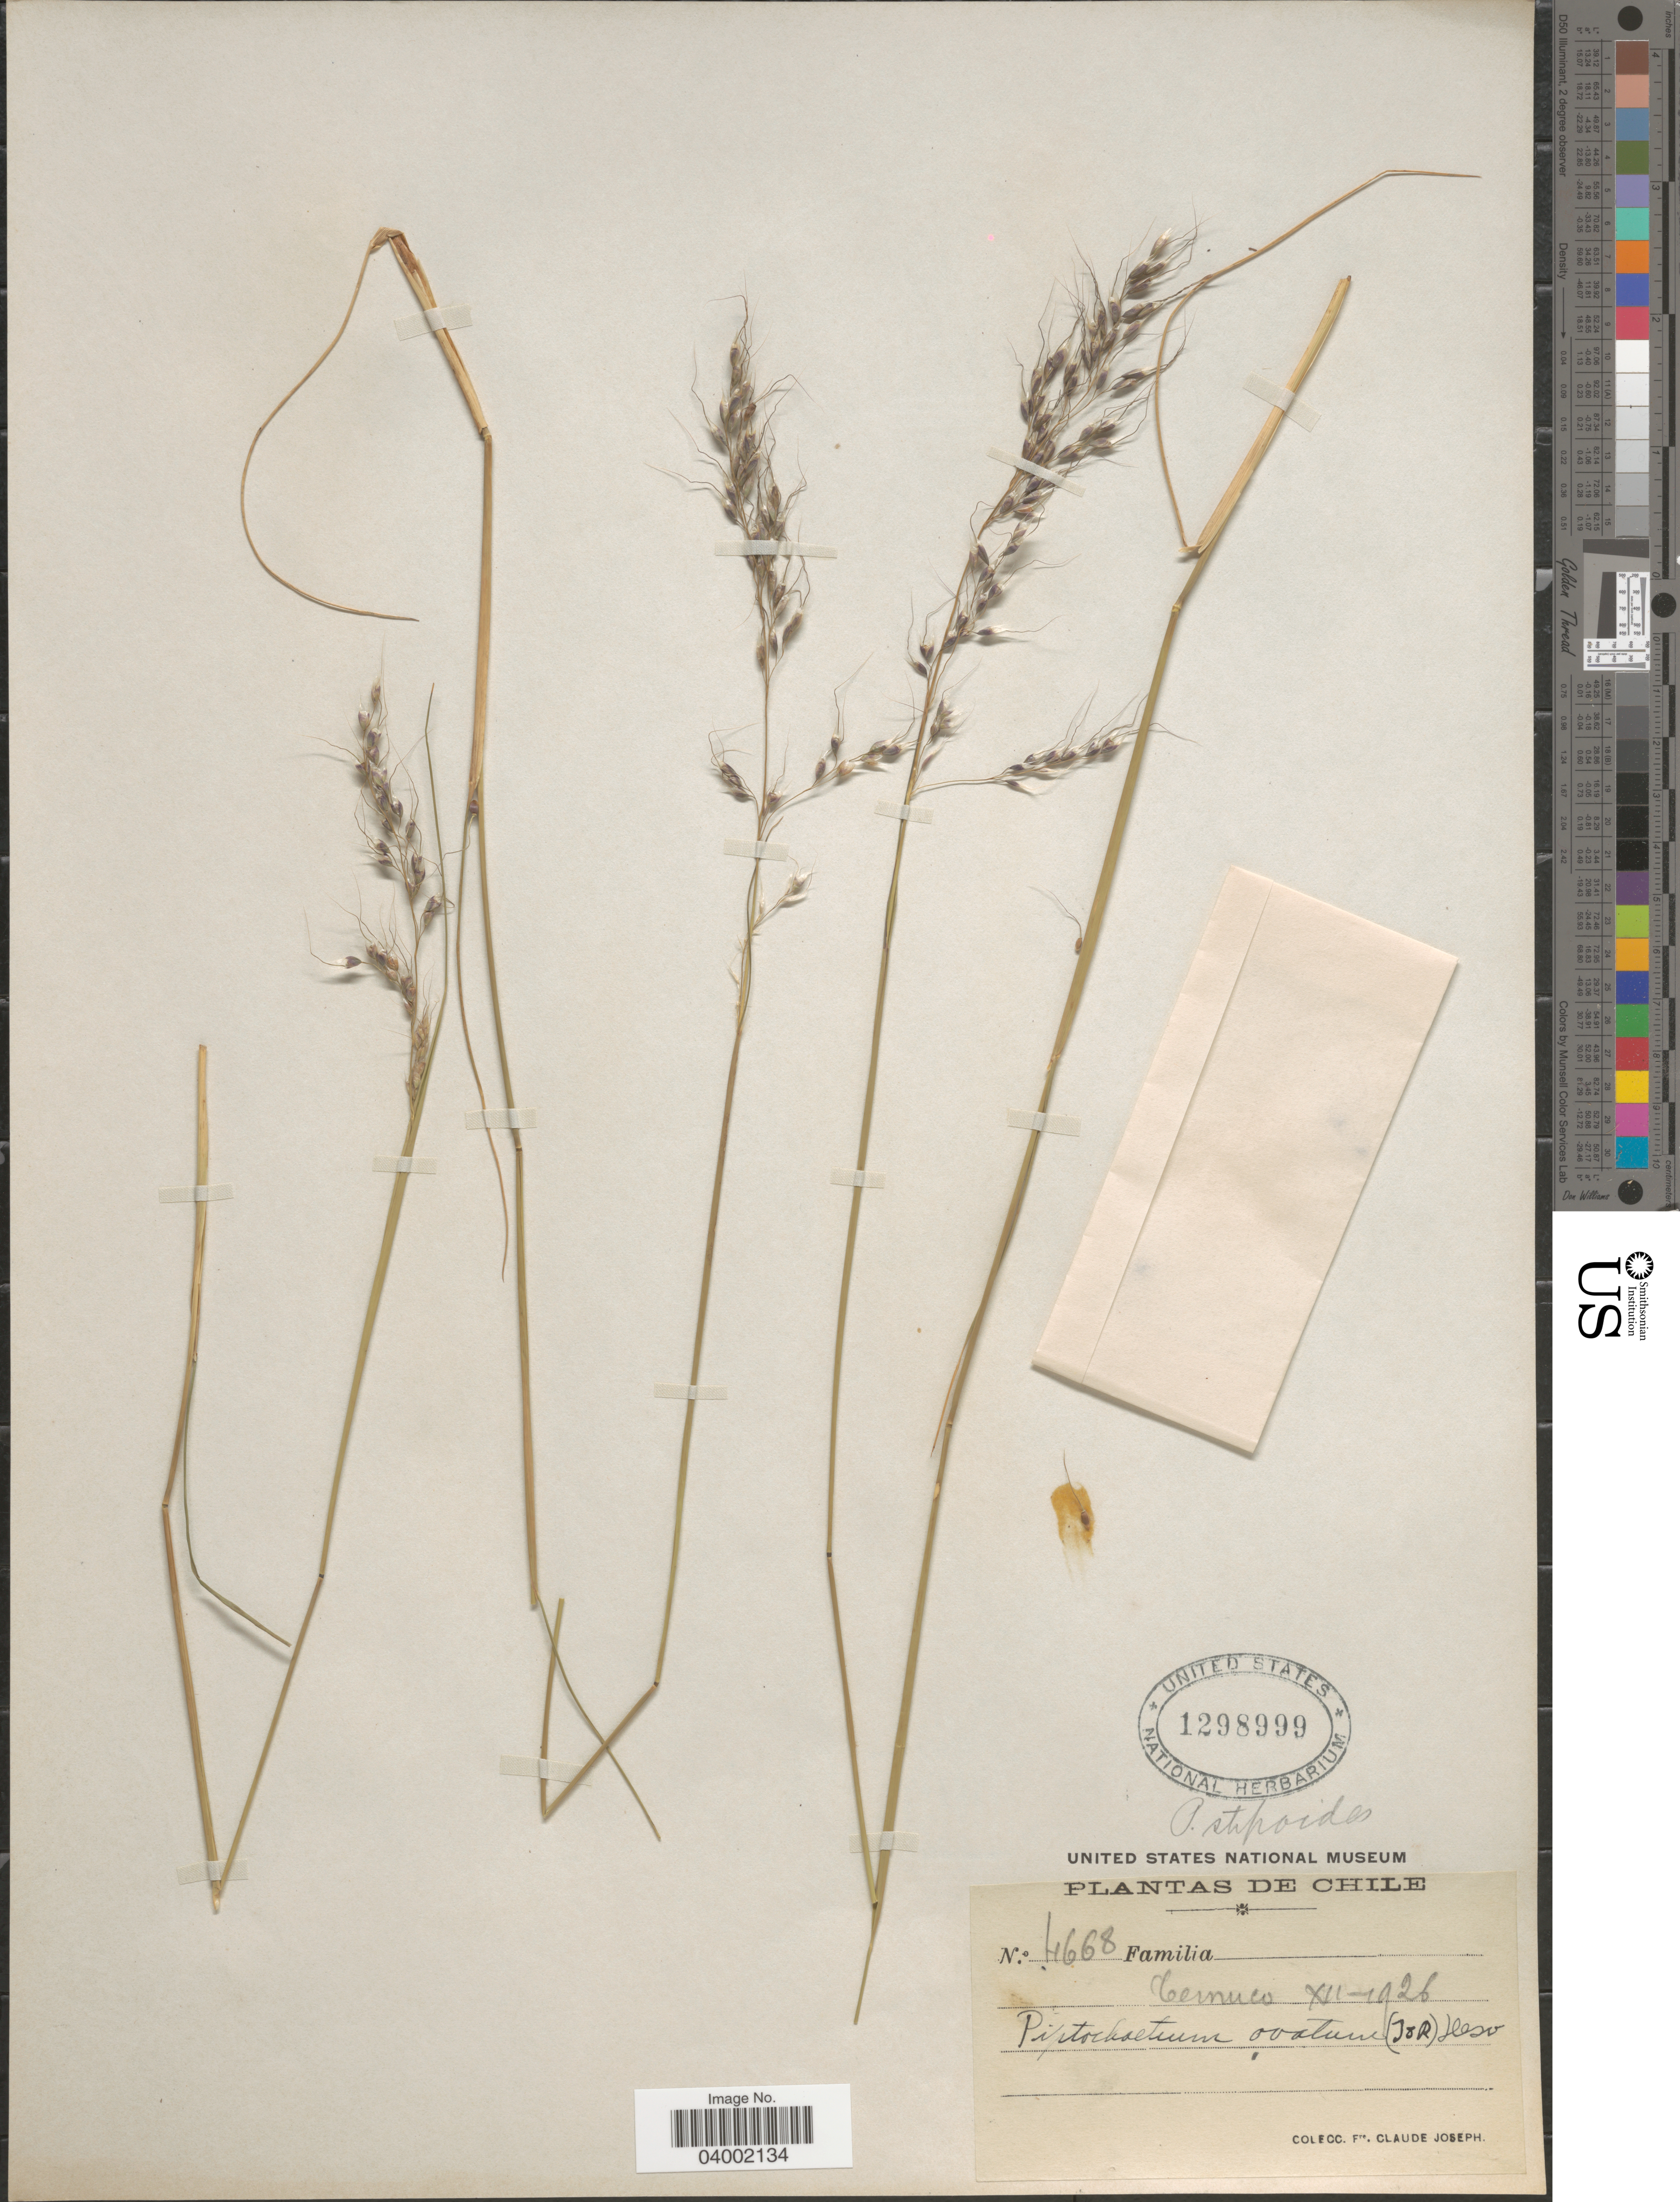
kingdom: Plantae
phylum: Tracheophyta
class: Liliopsida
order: Poales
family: Poaceae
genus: Piptochaetium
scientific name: Piptochaetium stipoides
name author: (Trin. & Rupr.) Hack. & Arechav.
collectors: Bro. Claude-Joseph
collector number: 4668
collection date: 1926-12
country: Chile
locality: Temuco.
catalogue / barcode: US 1298999